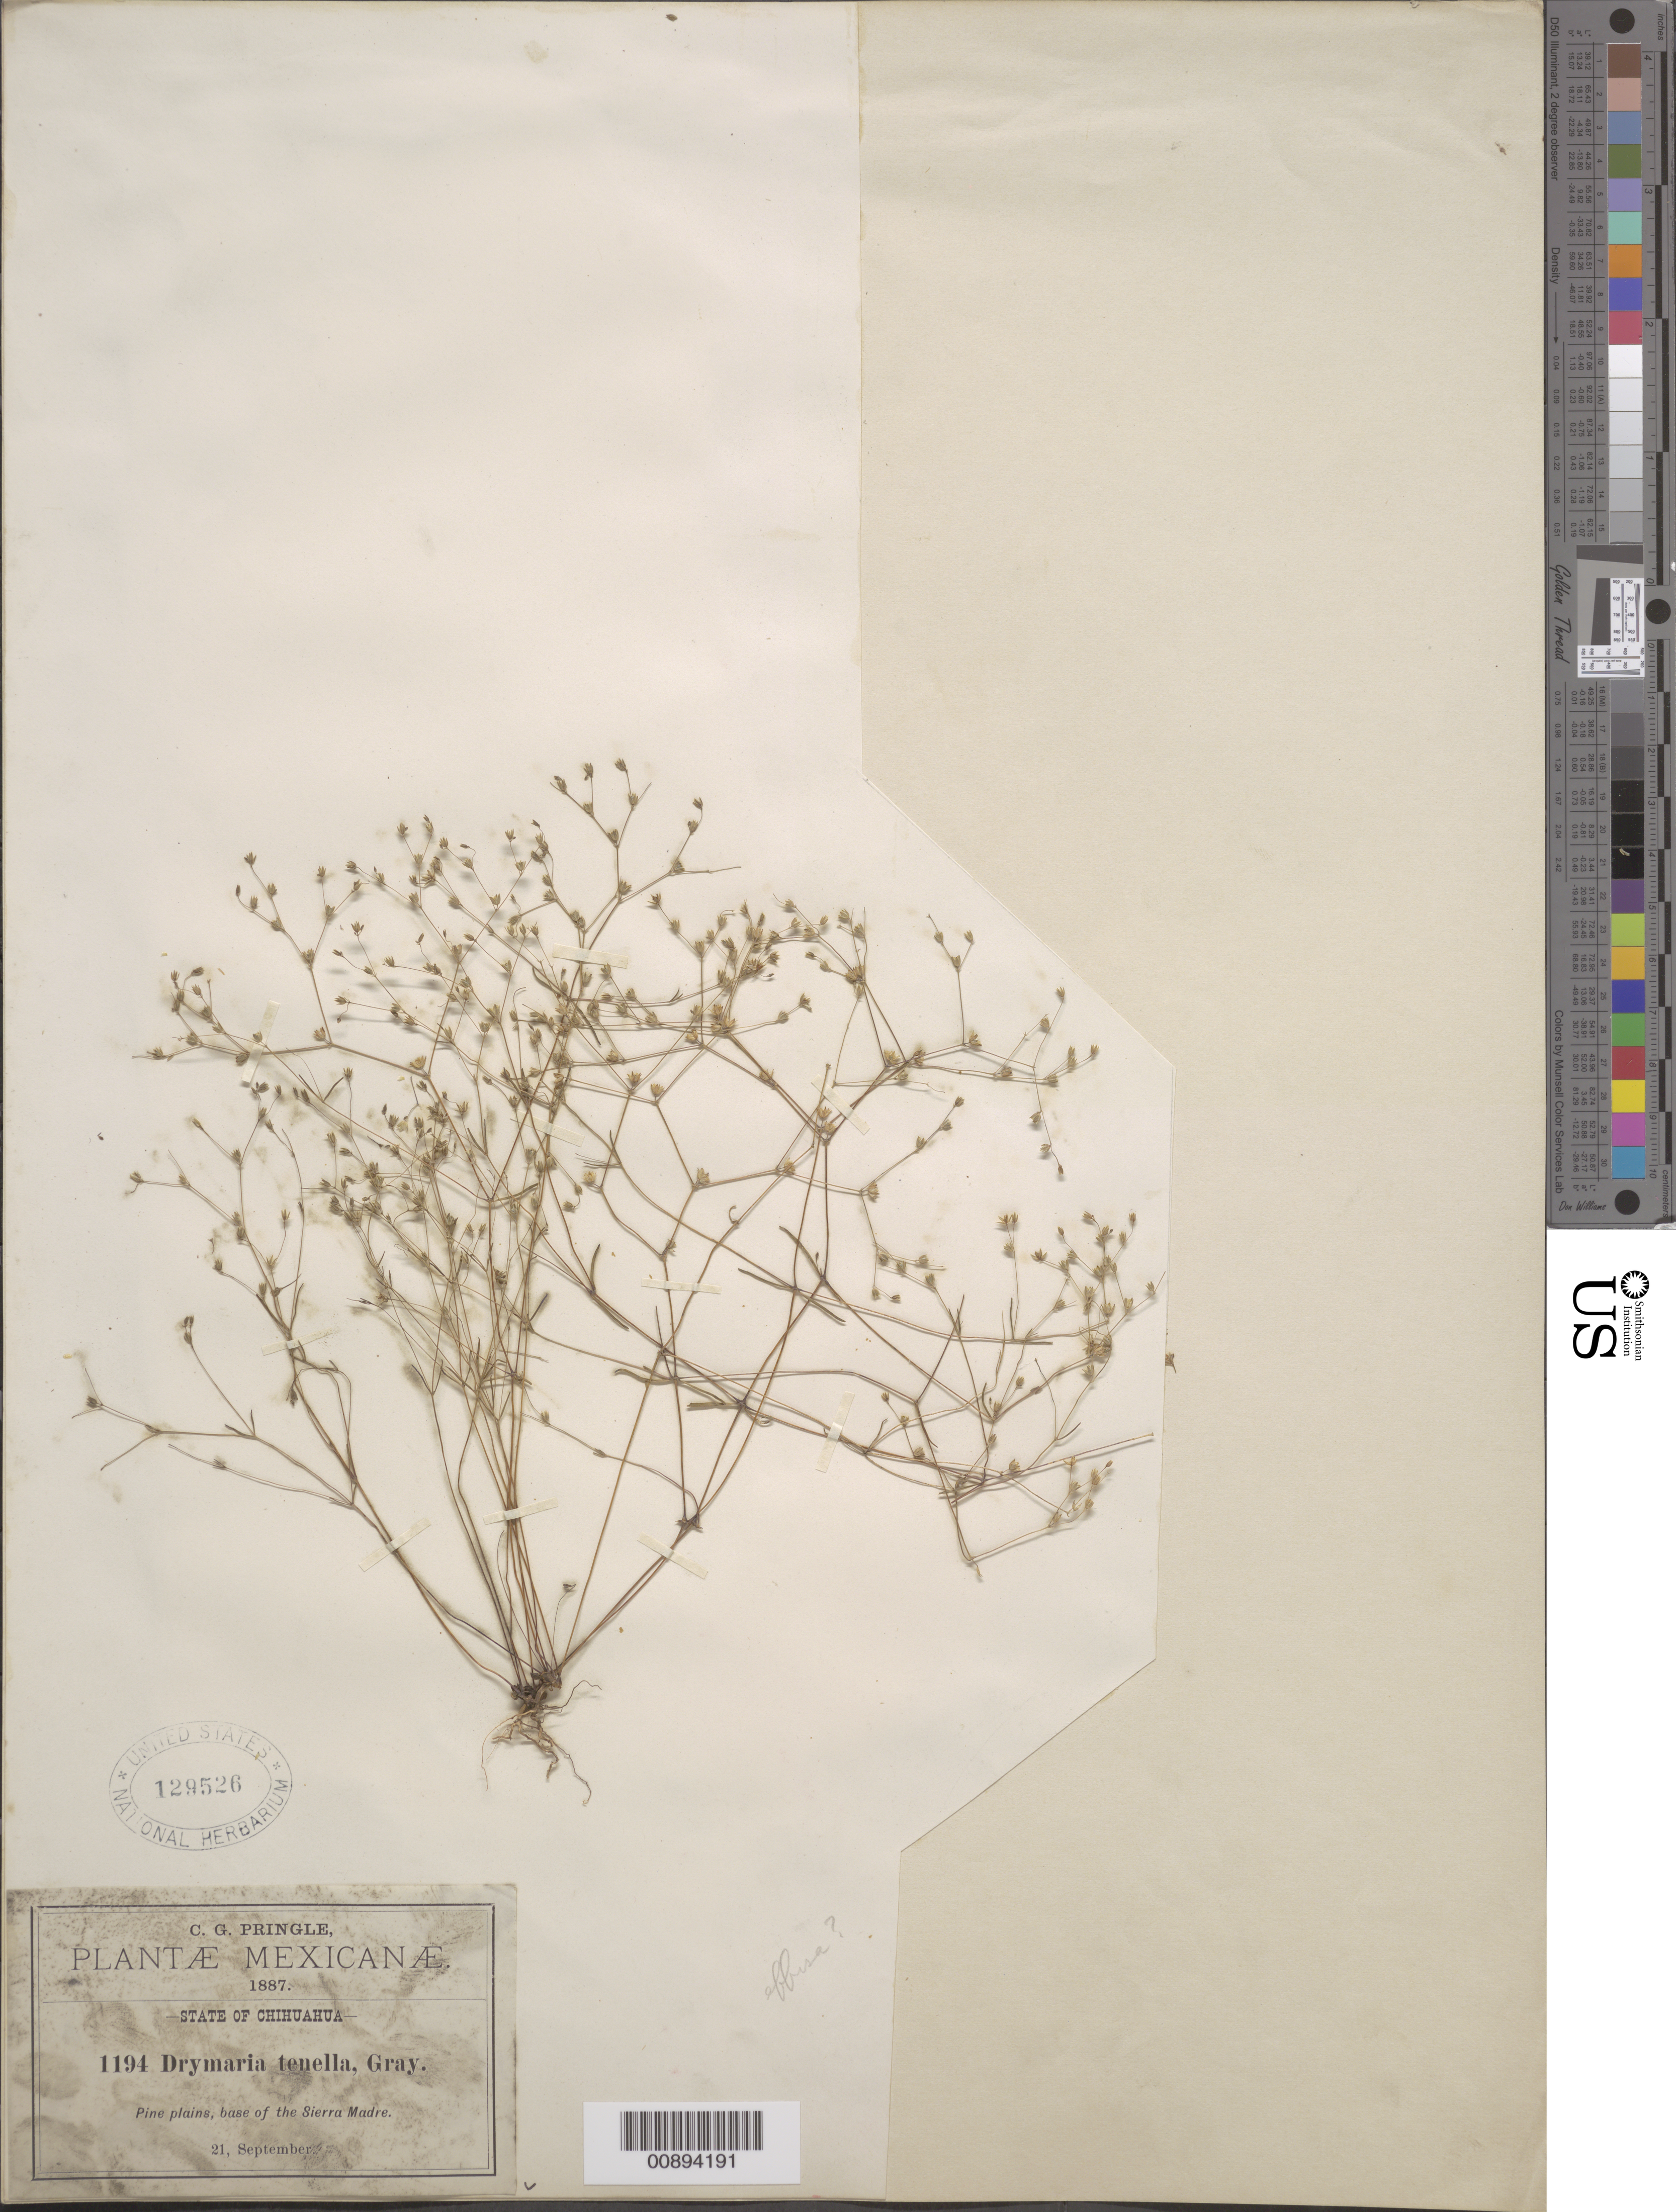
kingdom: Plantae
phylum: Tracheophyta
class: Magnoliopsida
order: Caryophyllales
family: Caryophyllaceae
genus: Drymaria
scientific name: Drymaria tenella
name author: A. Gray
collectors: C. G. Pringle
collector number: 1194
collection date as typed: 21 Sep 1887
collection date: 1887-09-21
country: Mexico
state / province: Chihuahua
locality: Base of the Sierra Madre, Chihuahua.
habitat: Pine plains.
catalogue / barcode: US 129526